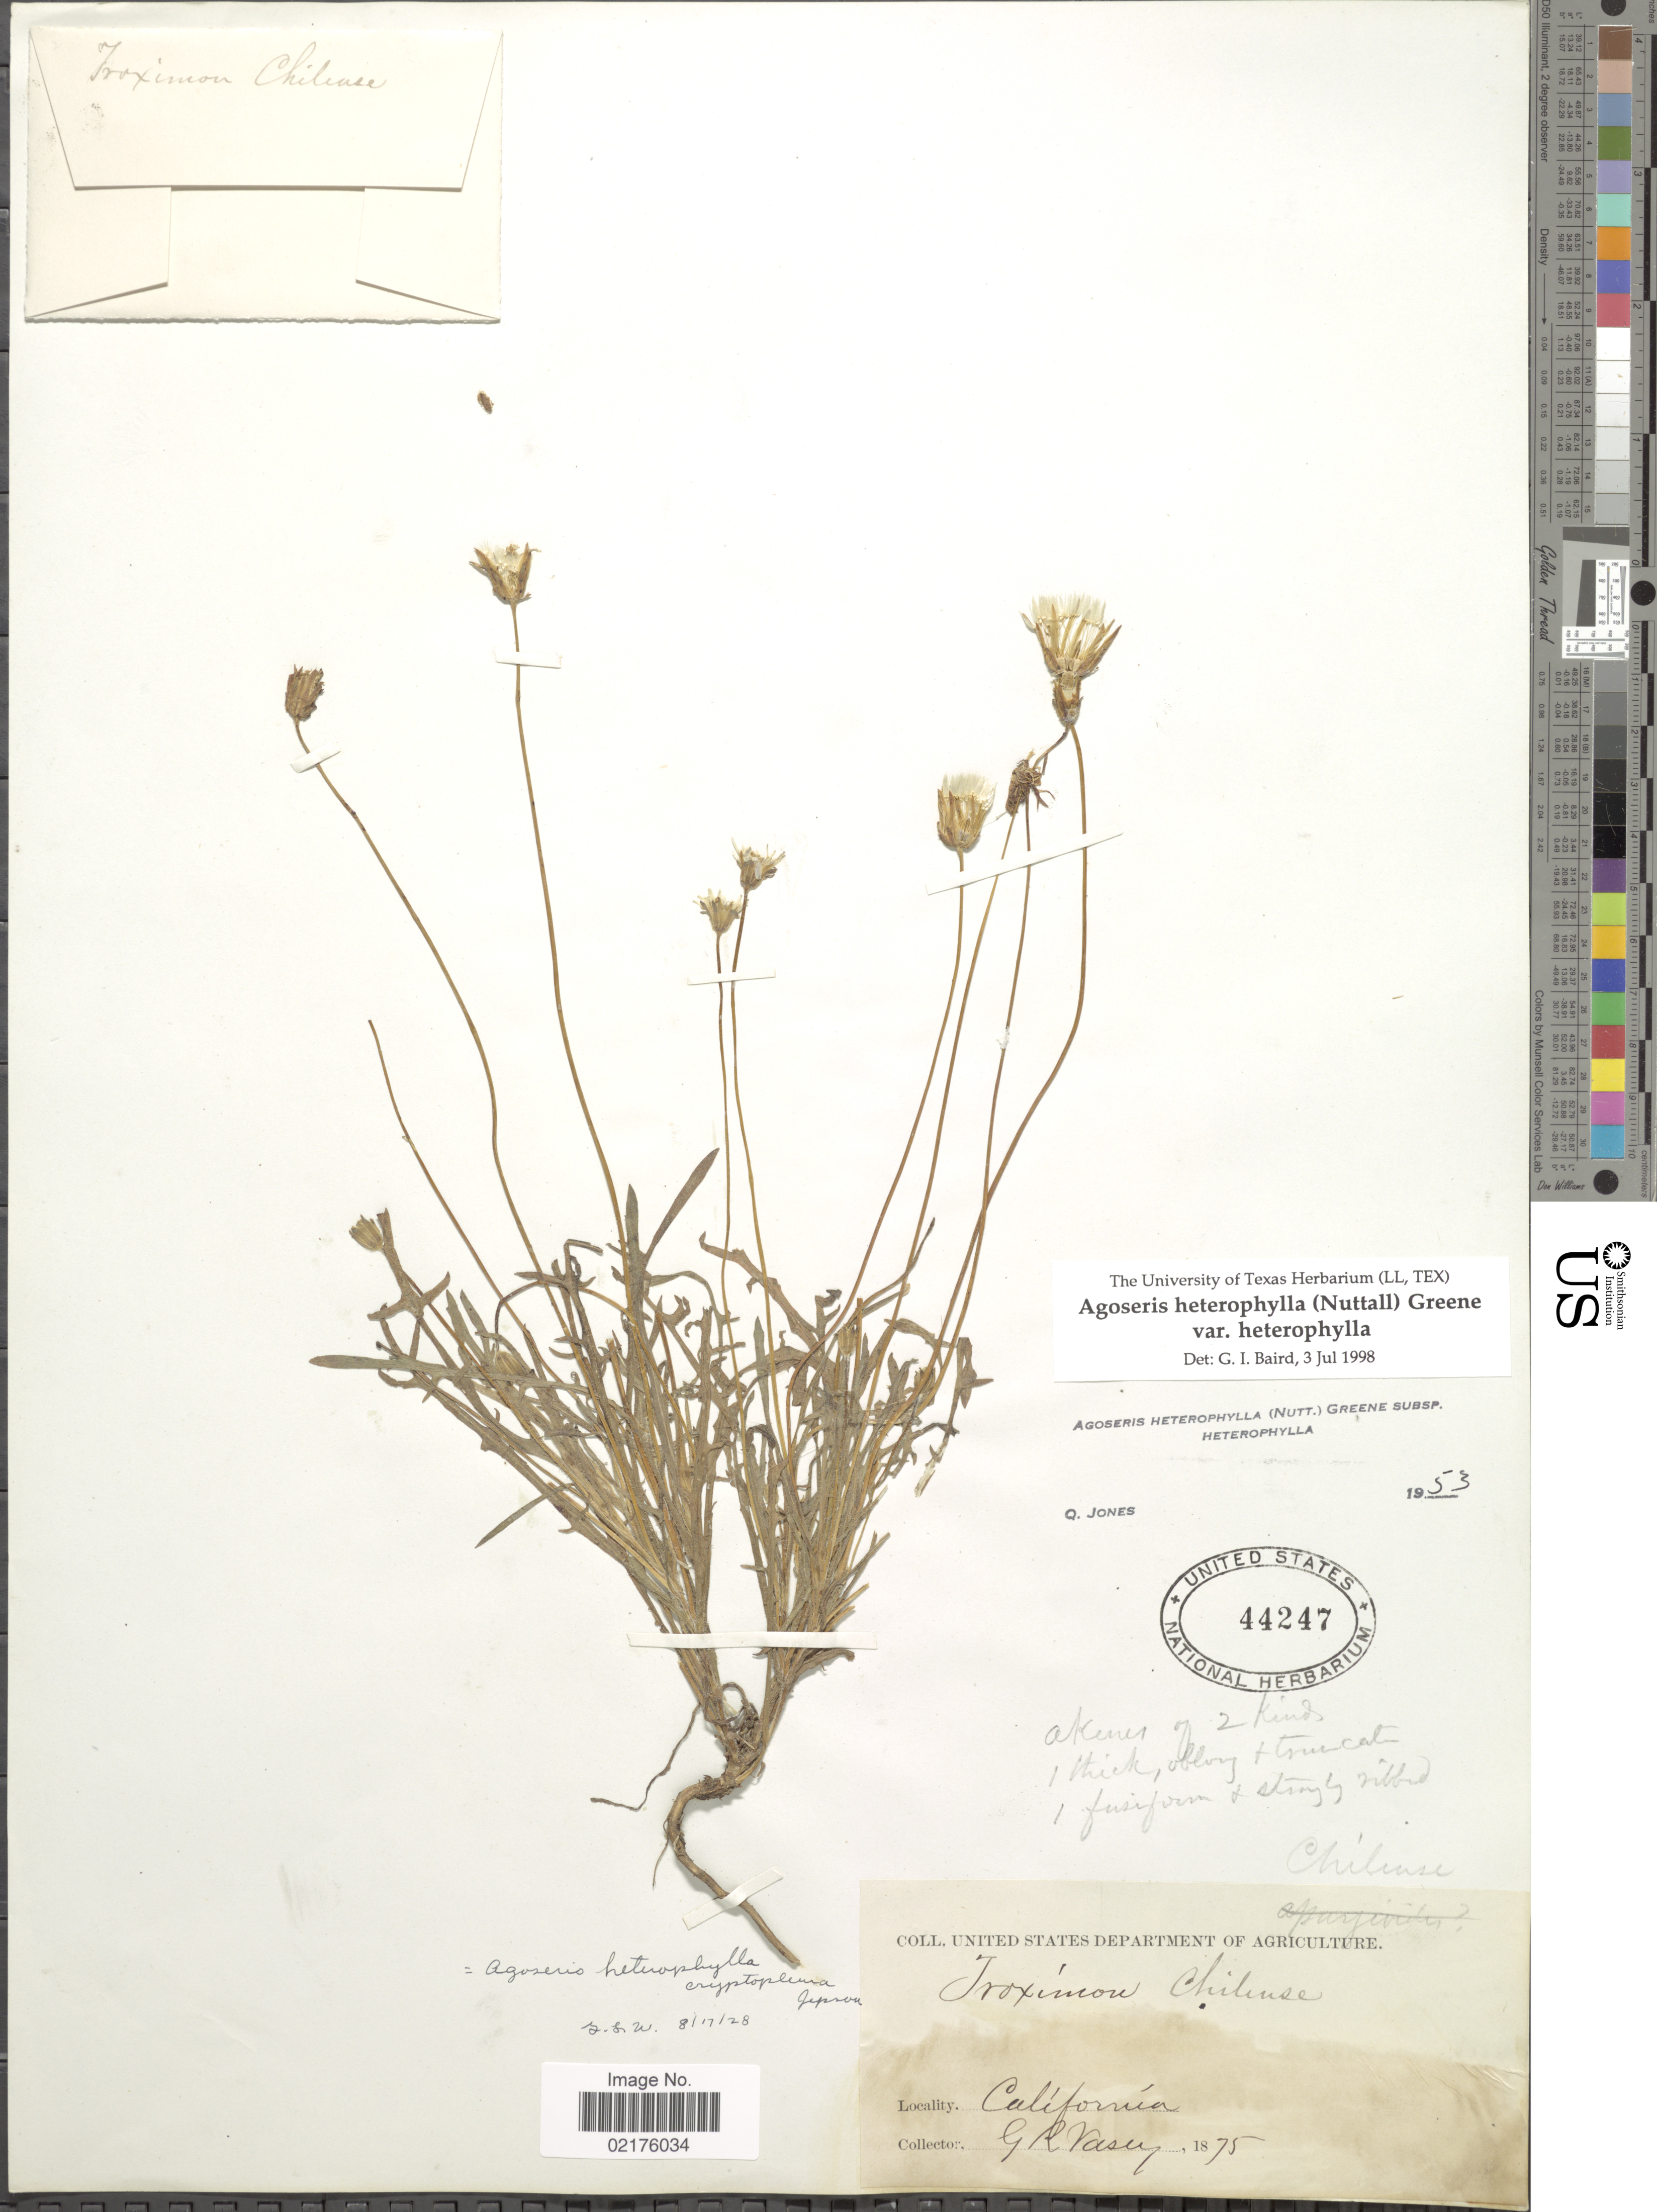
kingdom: Plantae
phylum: Tracheophyta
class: Magnoliopsida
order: Asterales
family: Asteraceae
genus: Agoseris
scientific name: Agoseris heterophylla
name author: (Nutt.) Greene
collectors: G. R. Vasey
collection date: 1875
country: United States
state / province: California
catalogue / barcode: US 44247